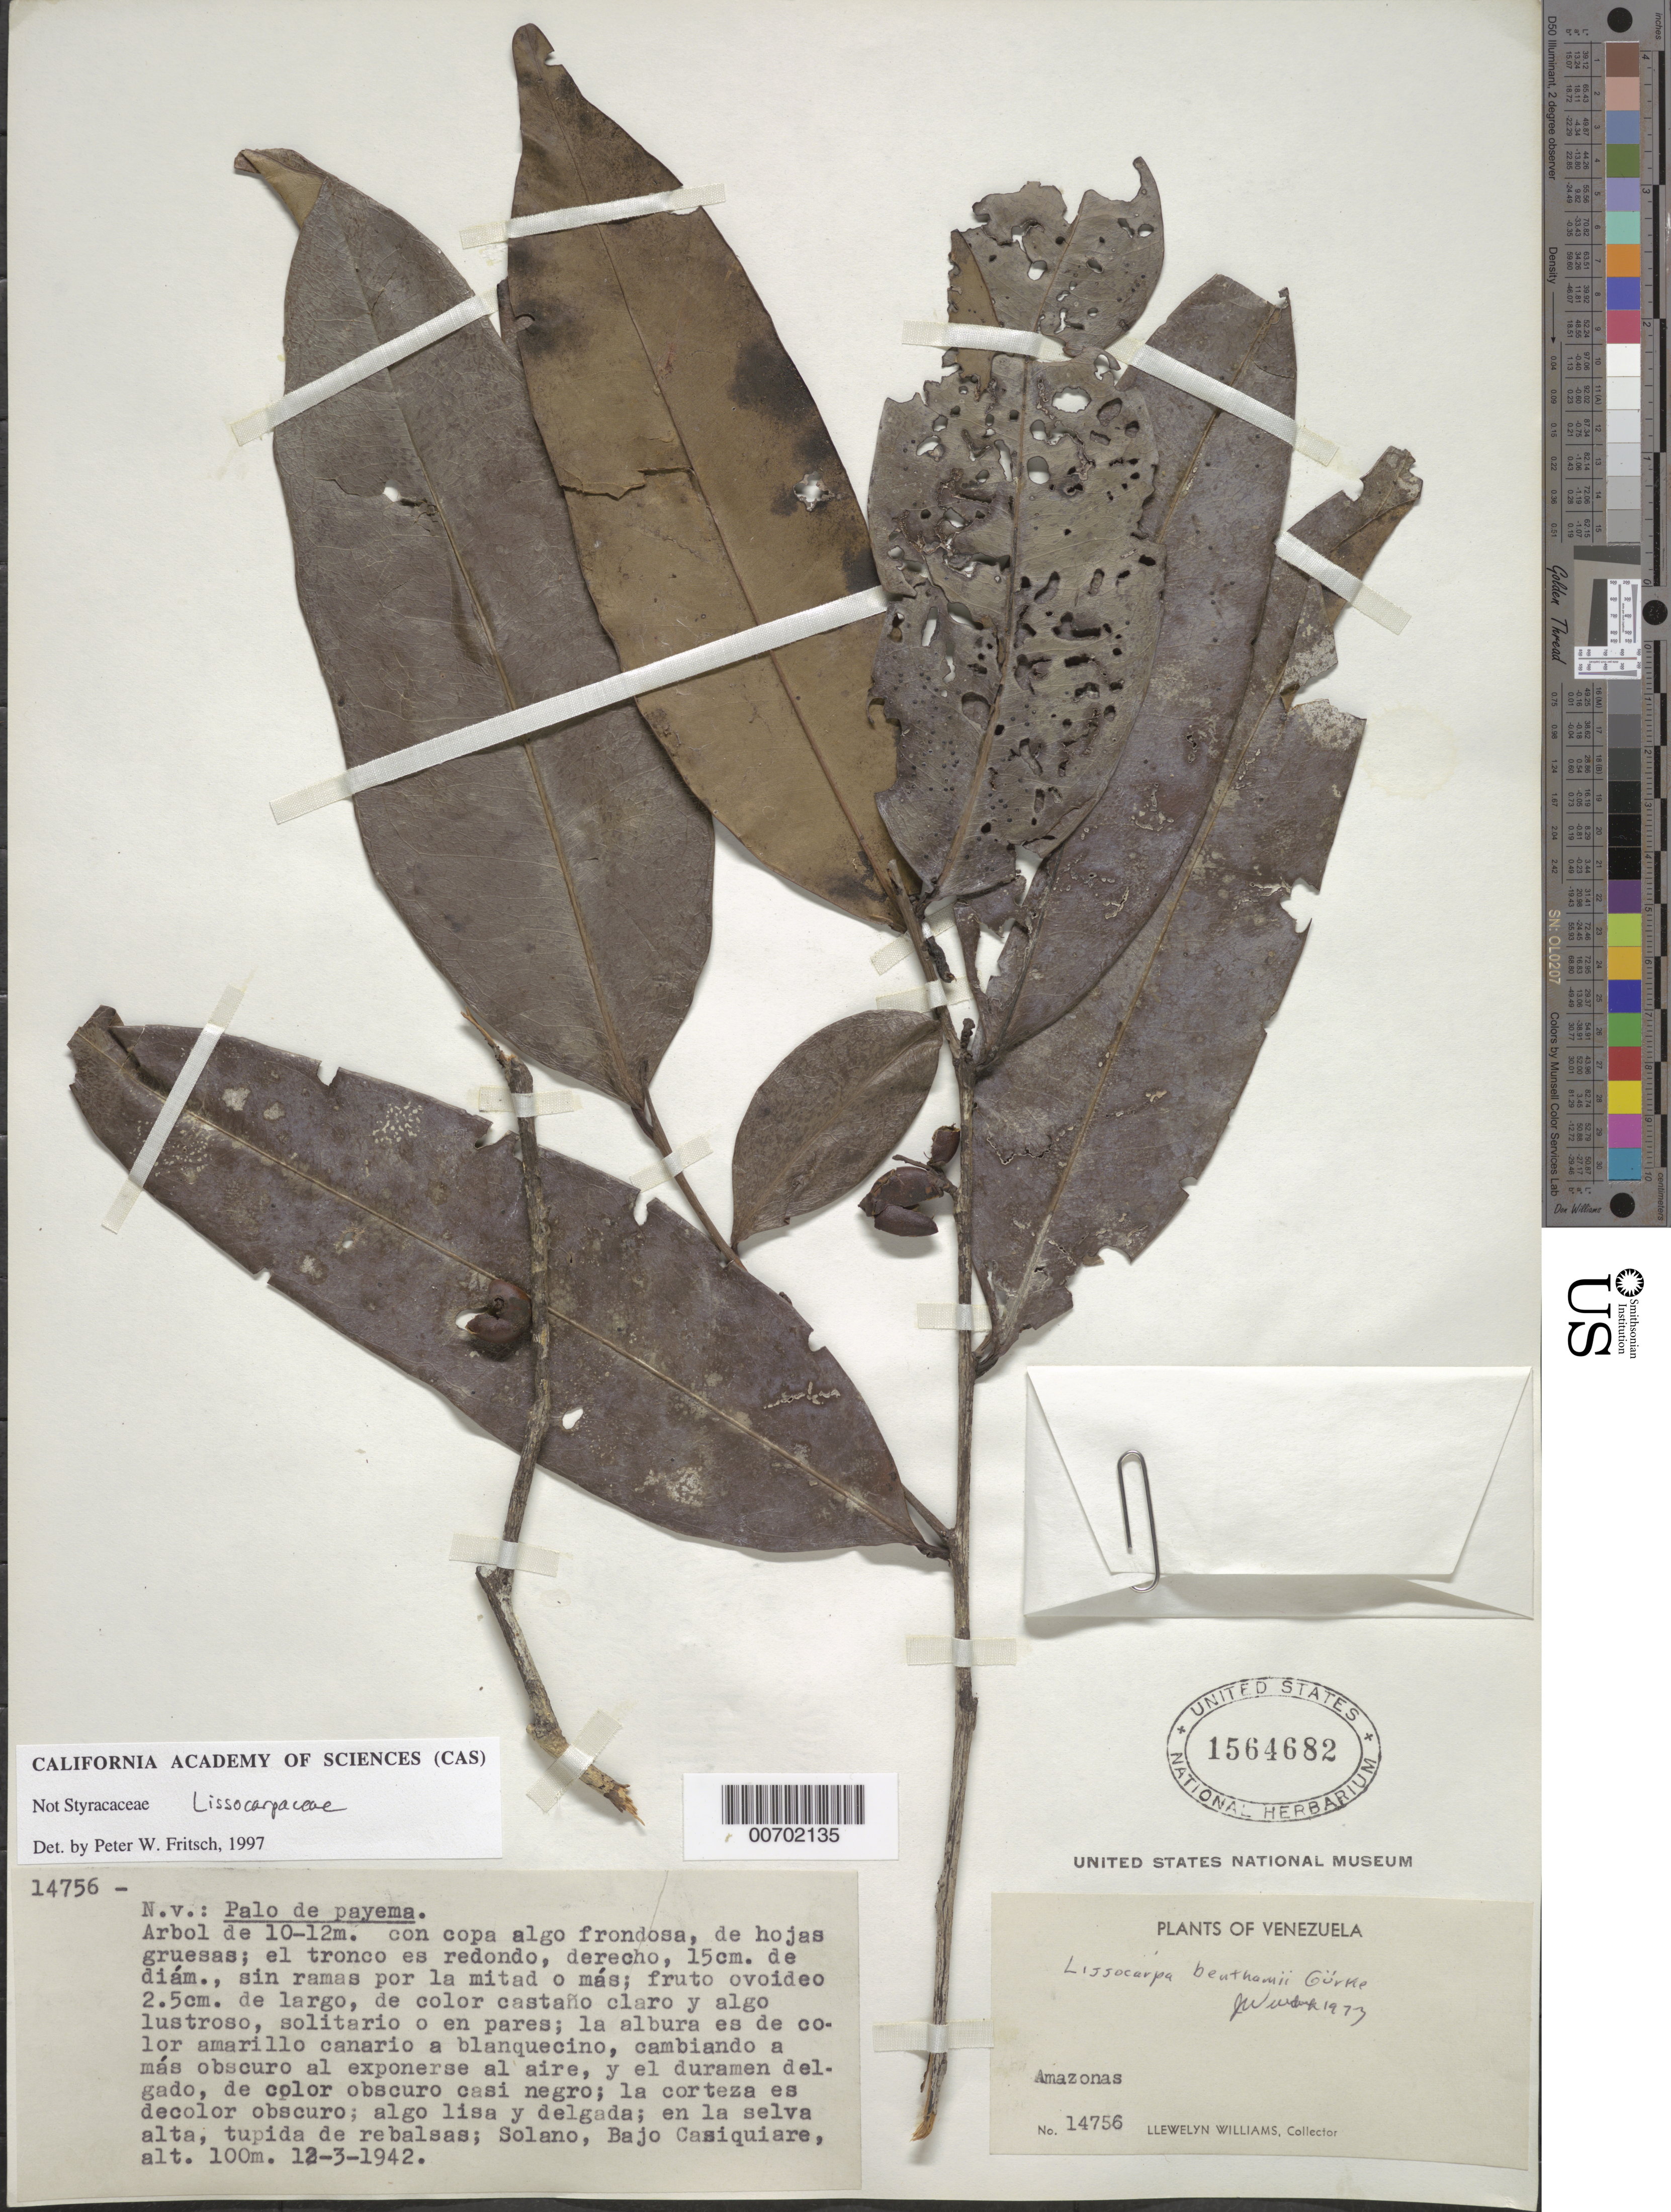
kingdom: Plantae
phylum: Tracheophyta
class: Magnoliopsida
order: Ericales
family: Ebenaceae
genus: Lissocarpa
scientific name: Lissocarpa benthami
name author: Gürke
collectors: Ll. Williams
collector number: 14756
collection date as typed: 12-Mar-42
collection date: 1942-03-12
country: Venezuela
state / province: Amazonas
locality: Solano, Bajo Río Casiquiare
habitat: Selva alt, tupida de rebalsas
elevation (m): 100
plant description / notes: filed as Styracaceae indet; annotated by P.W. Fritsch, 1997 as Lissocarpaceae; Cited by B. Wallnöfer in Ann. Naturhist Mus. Wien, B 105: 534. 2004.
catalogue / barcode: US 1564682